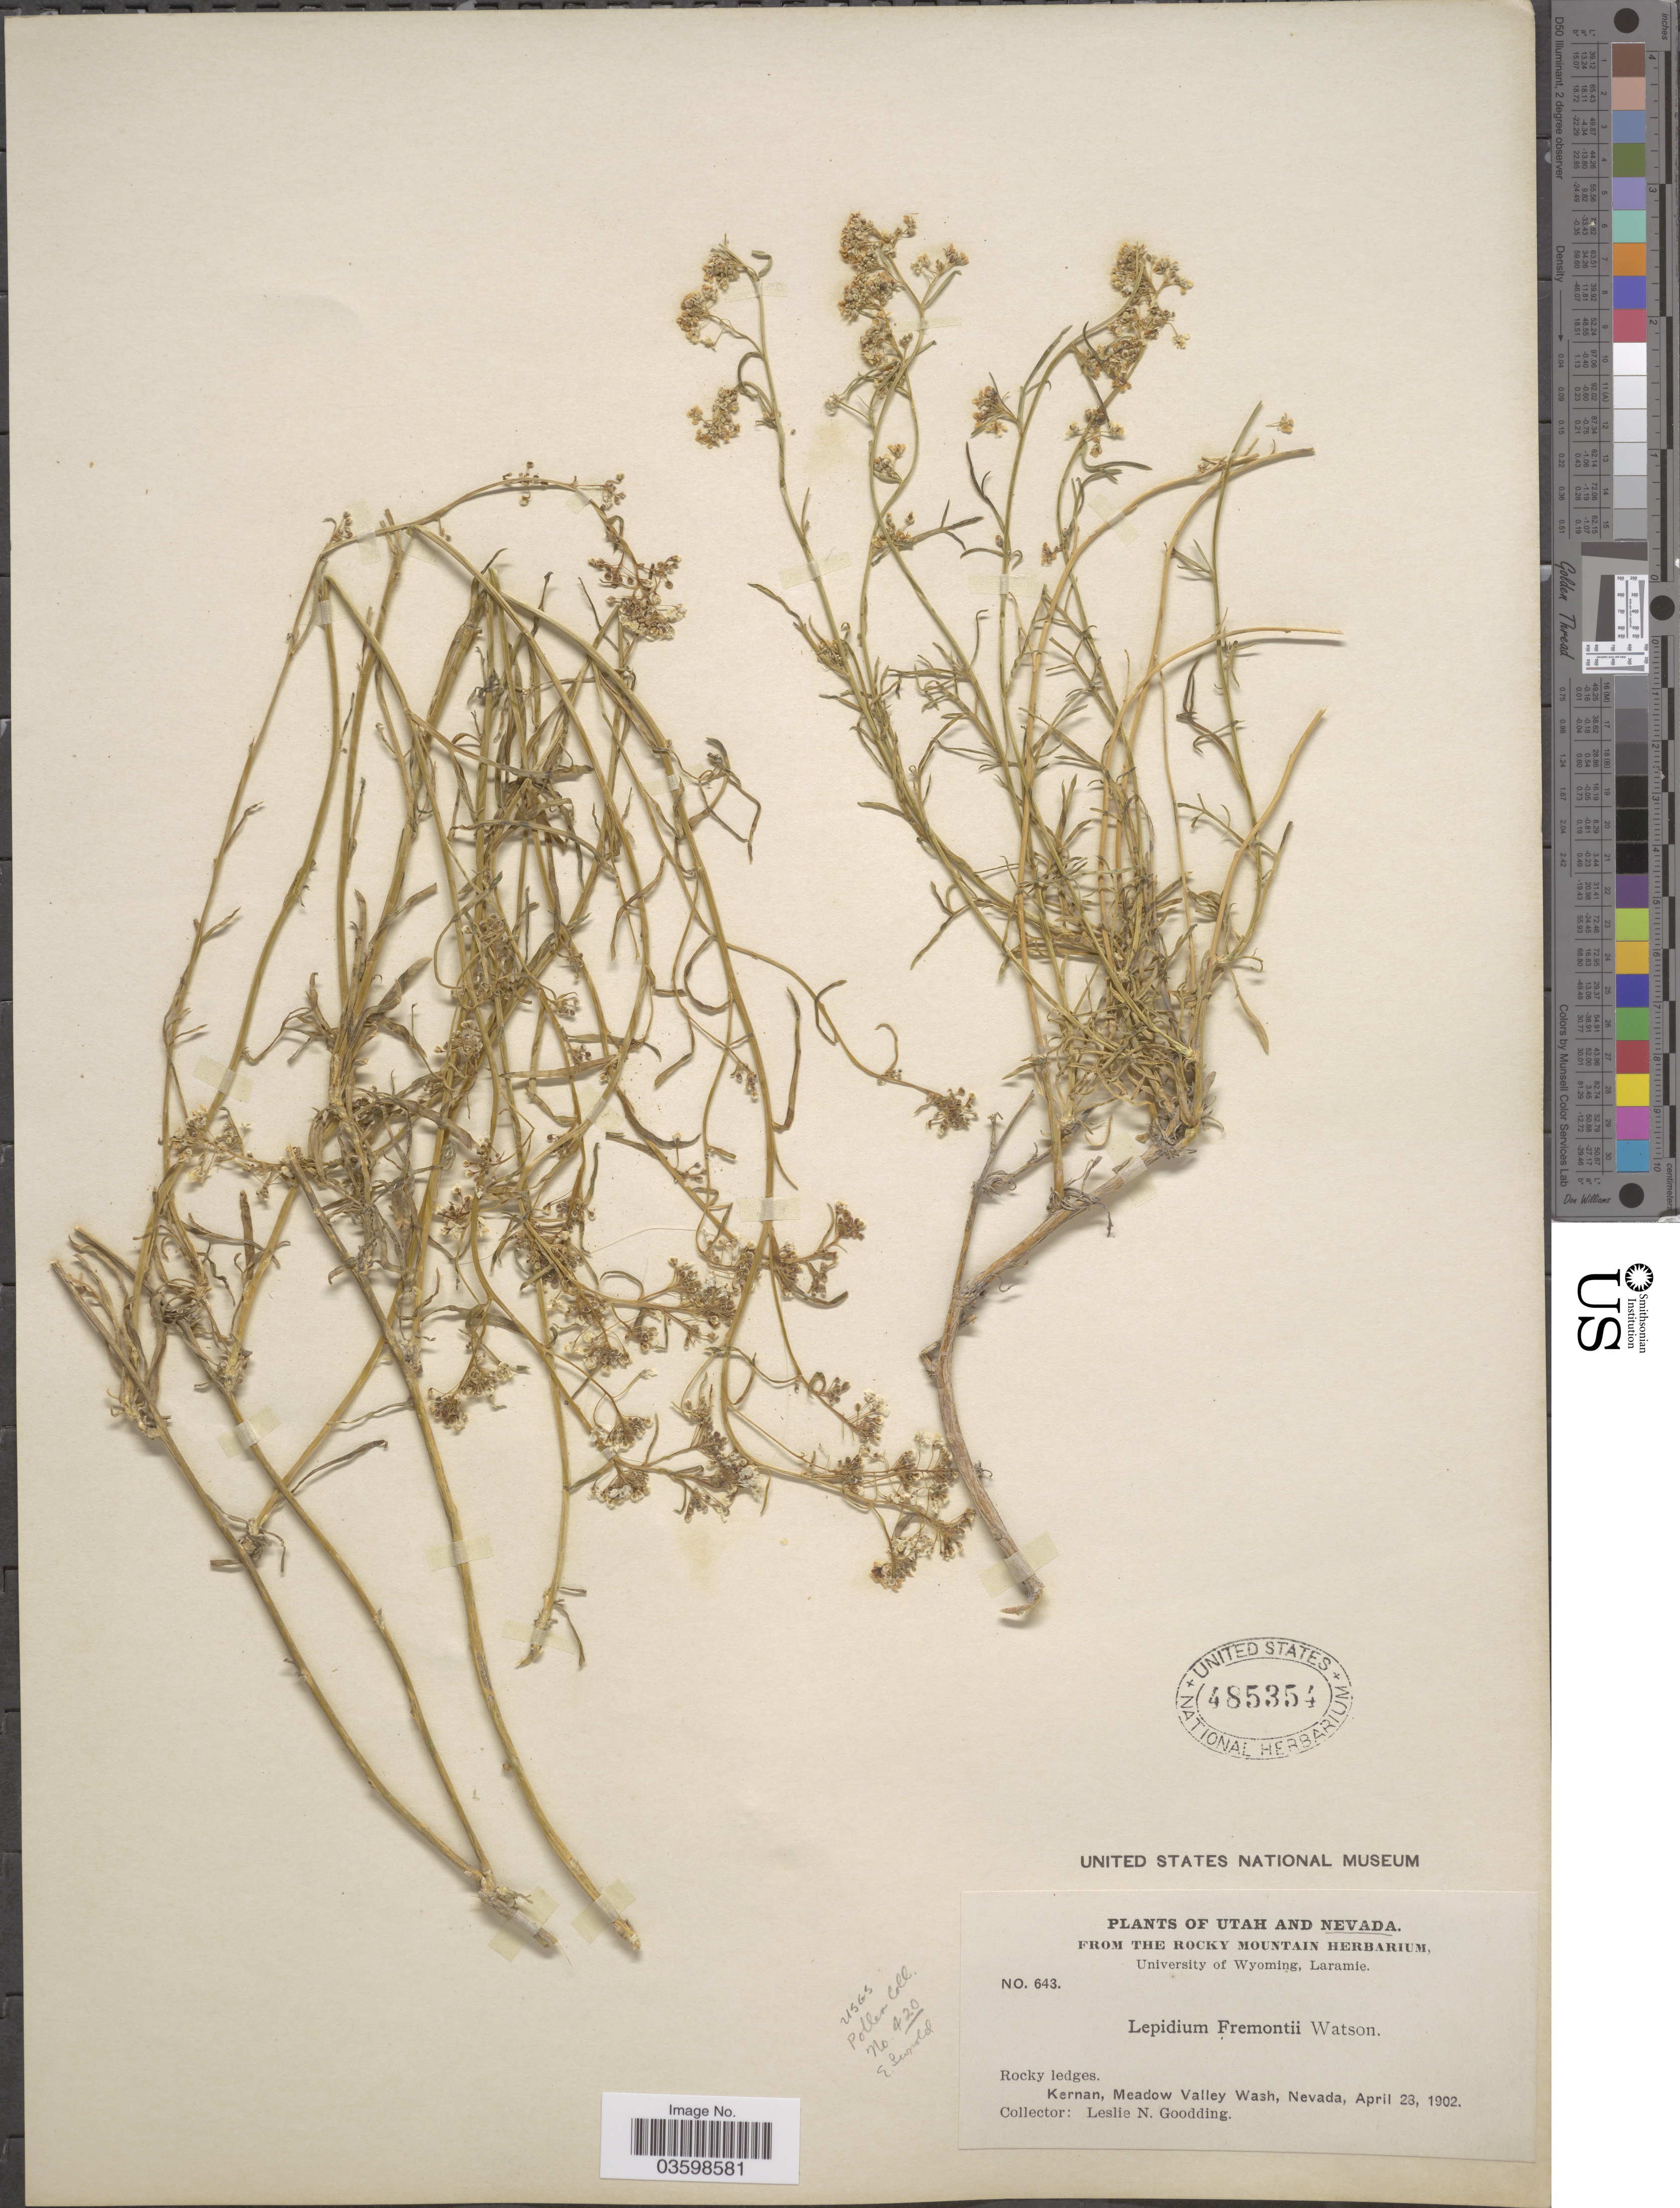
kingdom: Plantae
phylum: Tracheophyta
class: Magnoliopsida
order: Brassicales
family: Brassicaceae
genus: Lepidium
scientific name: Lepidium fremontii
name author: S. Watson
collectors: L. N. Goodding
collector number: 643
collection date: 1902-04-28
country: United States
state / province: Nevada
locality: Kernan, Meadow Valley Wash.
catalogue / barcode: US 485354